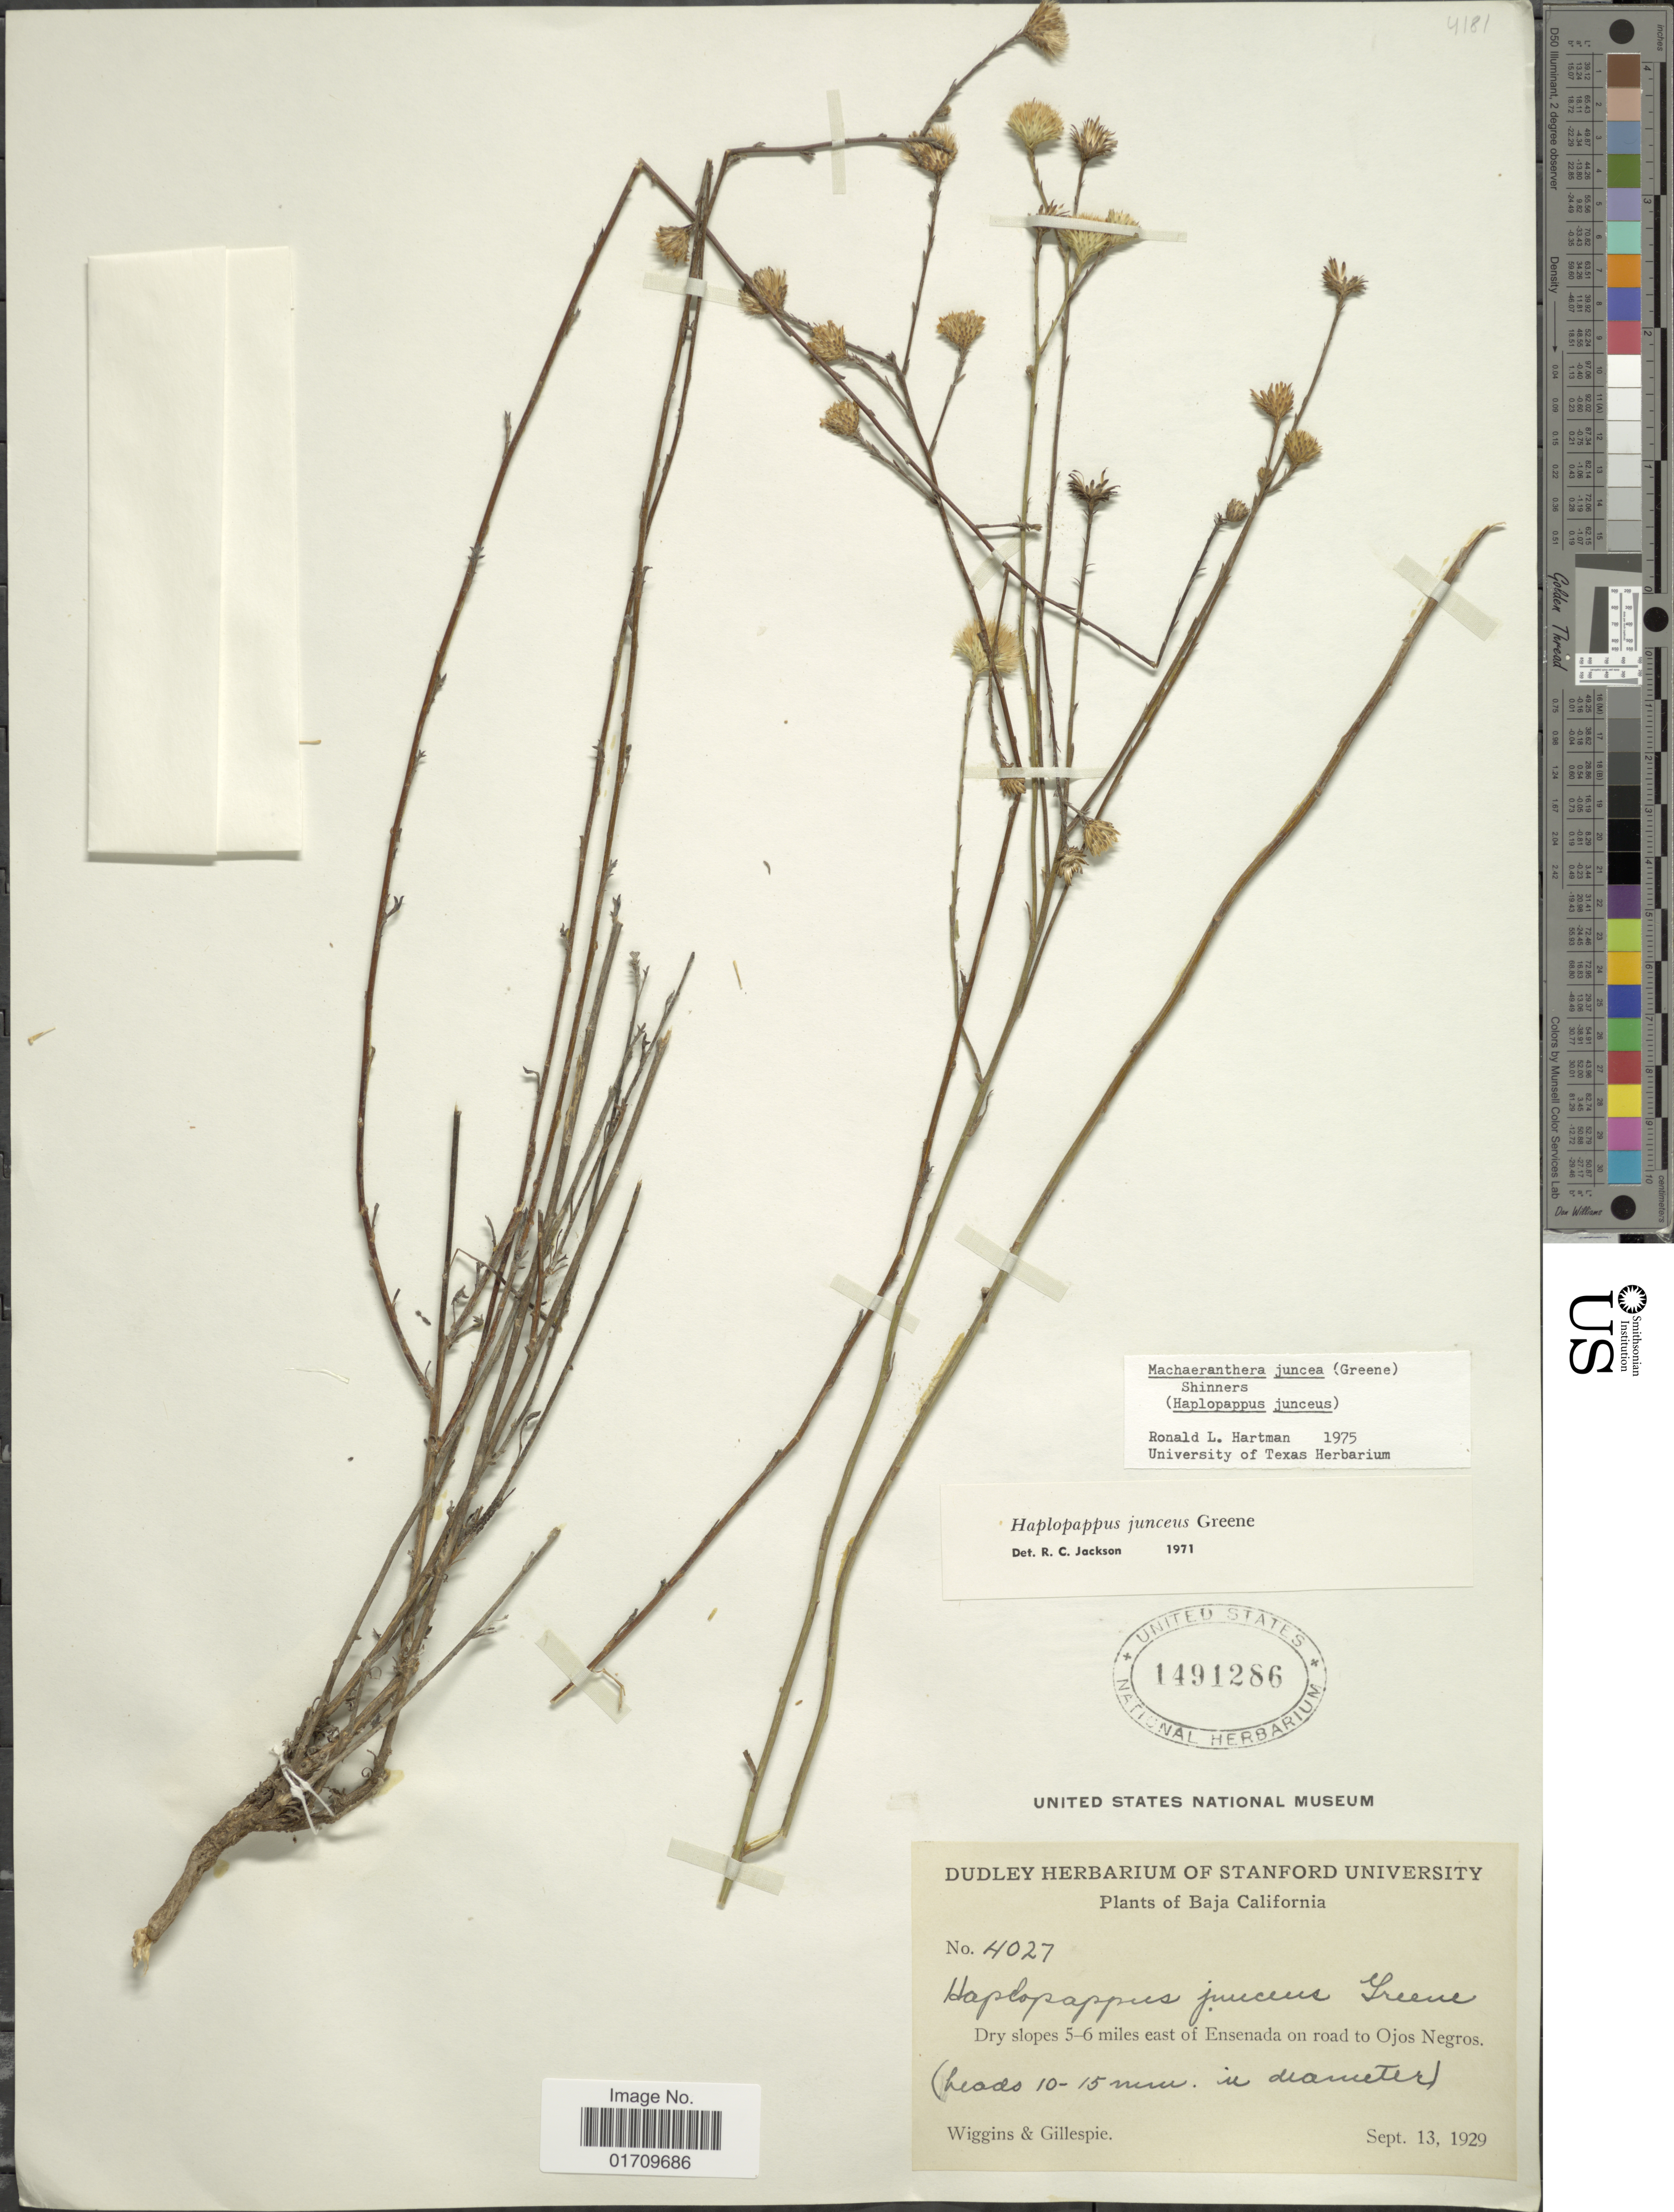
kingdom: Plantae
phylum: Tracheophyta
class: Magnoliopsida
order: Asterales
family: Asteraceae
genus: Machaeranthera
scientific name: Machaeranthera juncea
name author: (Greene) Shinners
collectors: -- Wiggins & -- Gillespie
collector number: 4027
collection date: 1929-09-13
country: Mexico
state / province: Baja California Norte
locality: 5-6 miles east of Ensenada on road to Ojos Negros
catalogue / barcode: US 1491286